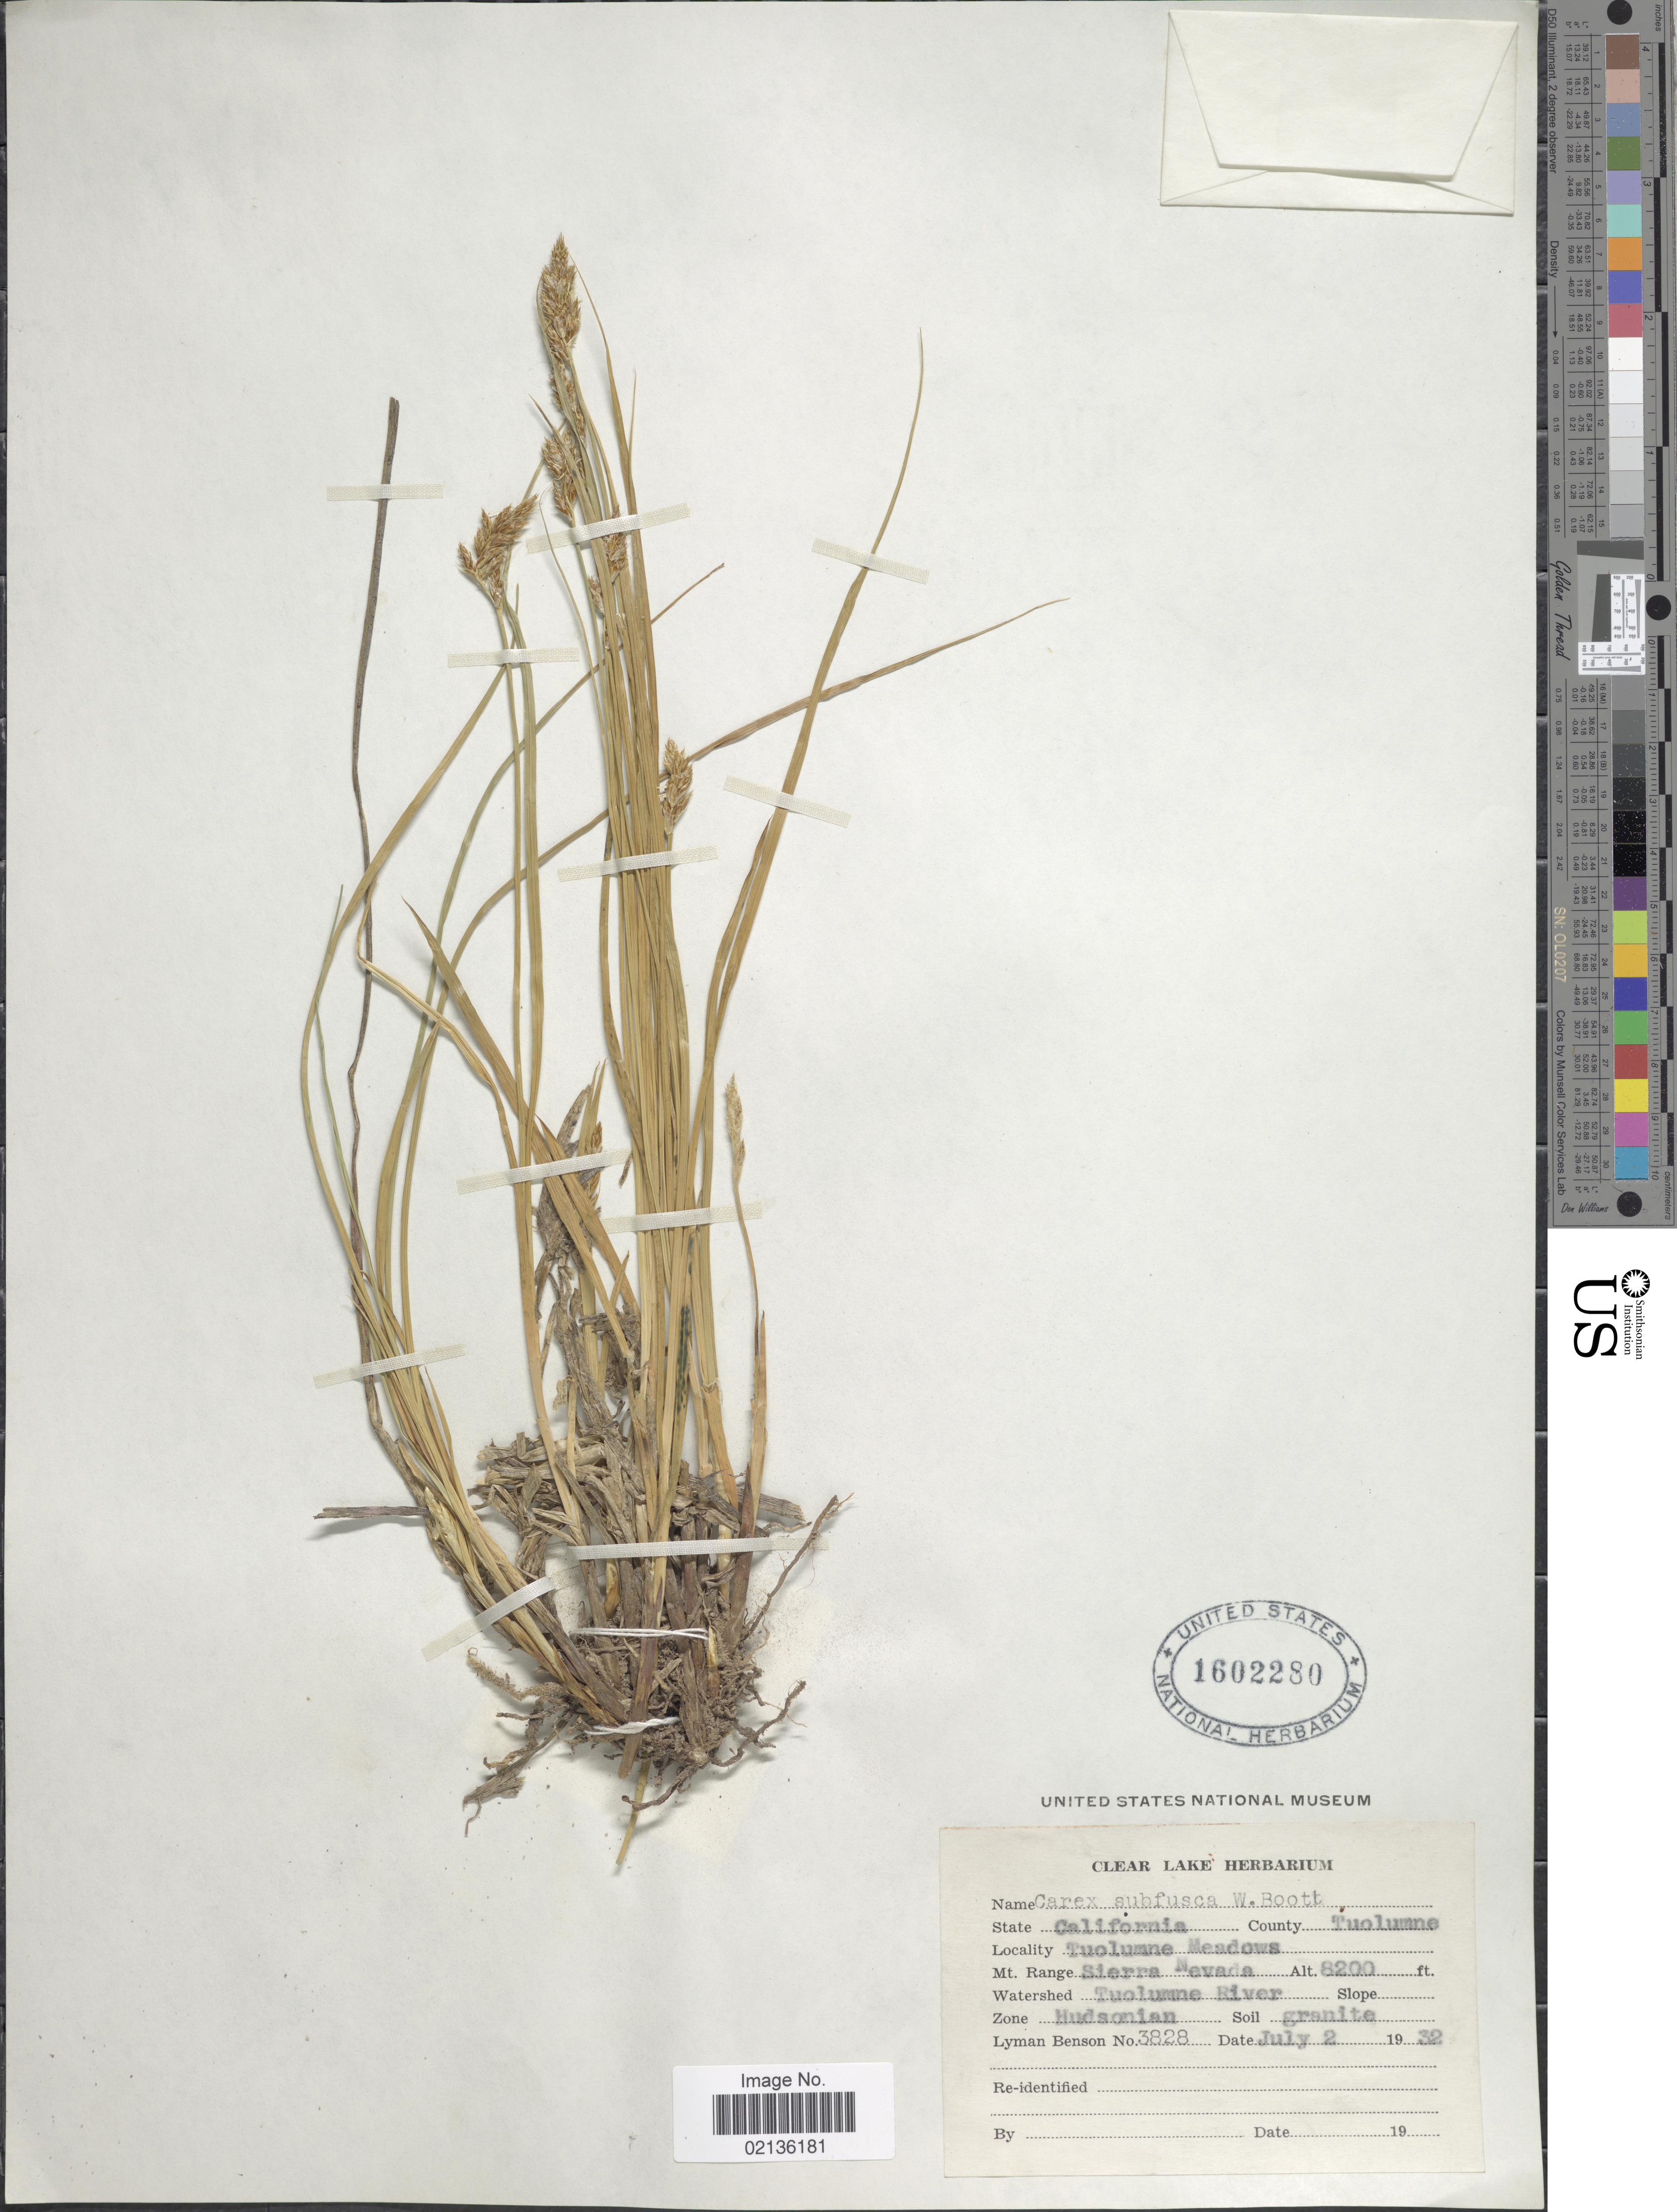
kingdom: Plantae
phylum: Tracheophyta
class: Liliopsida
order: Poales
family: Cyperaceae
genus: Carex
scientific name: Carex subfusca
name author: W. Boott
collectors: L. D. Benson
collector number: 3828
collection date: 1932-07-02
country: United States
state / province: California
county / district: Tuolumne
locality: County Tuolumne, Tuolumne Meadows, Sierra Nevada, Hudsonian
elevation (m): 2499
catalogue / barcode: US 1602280